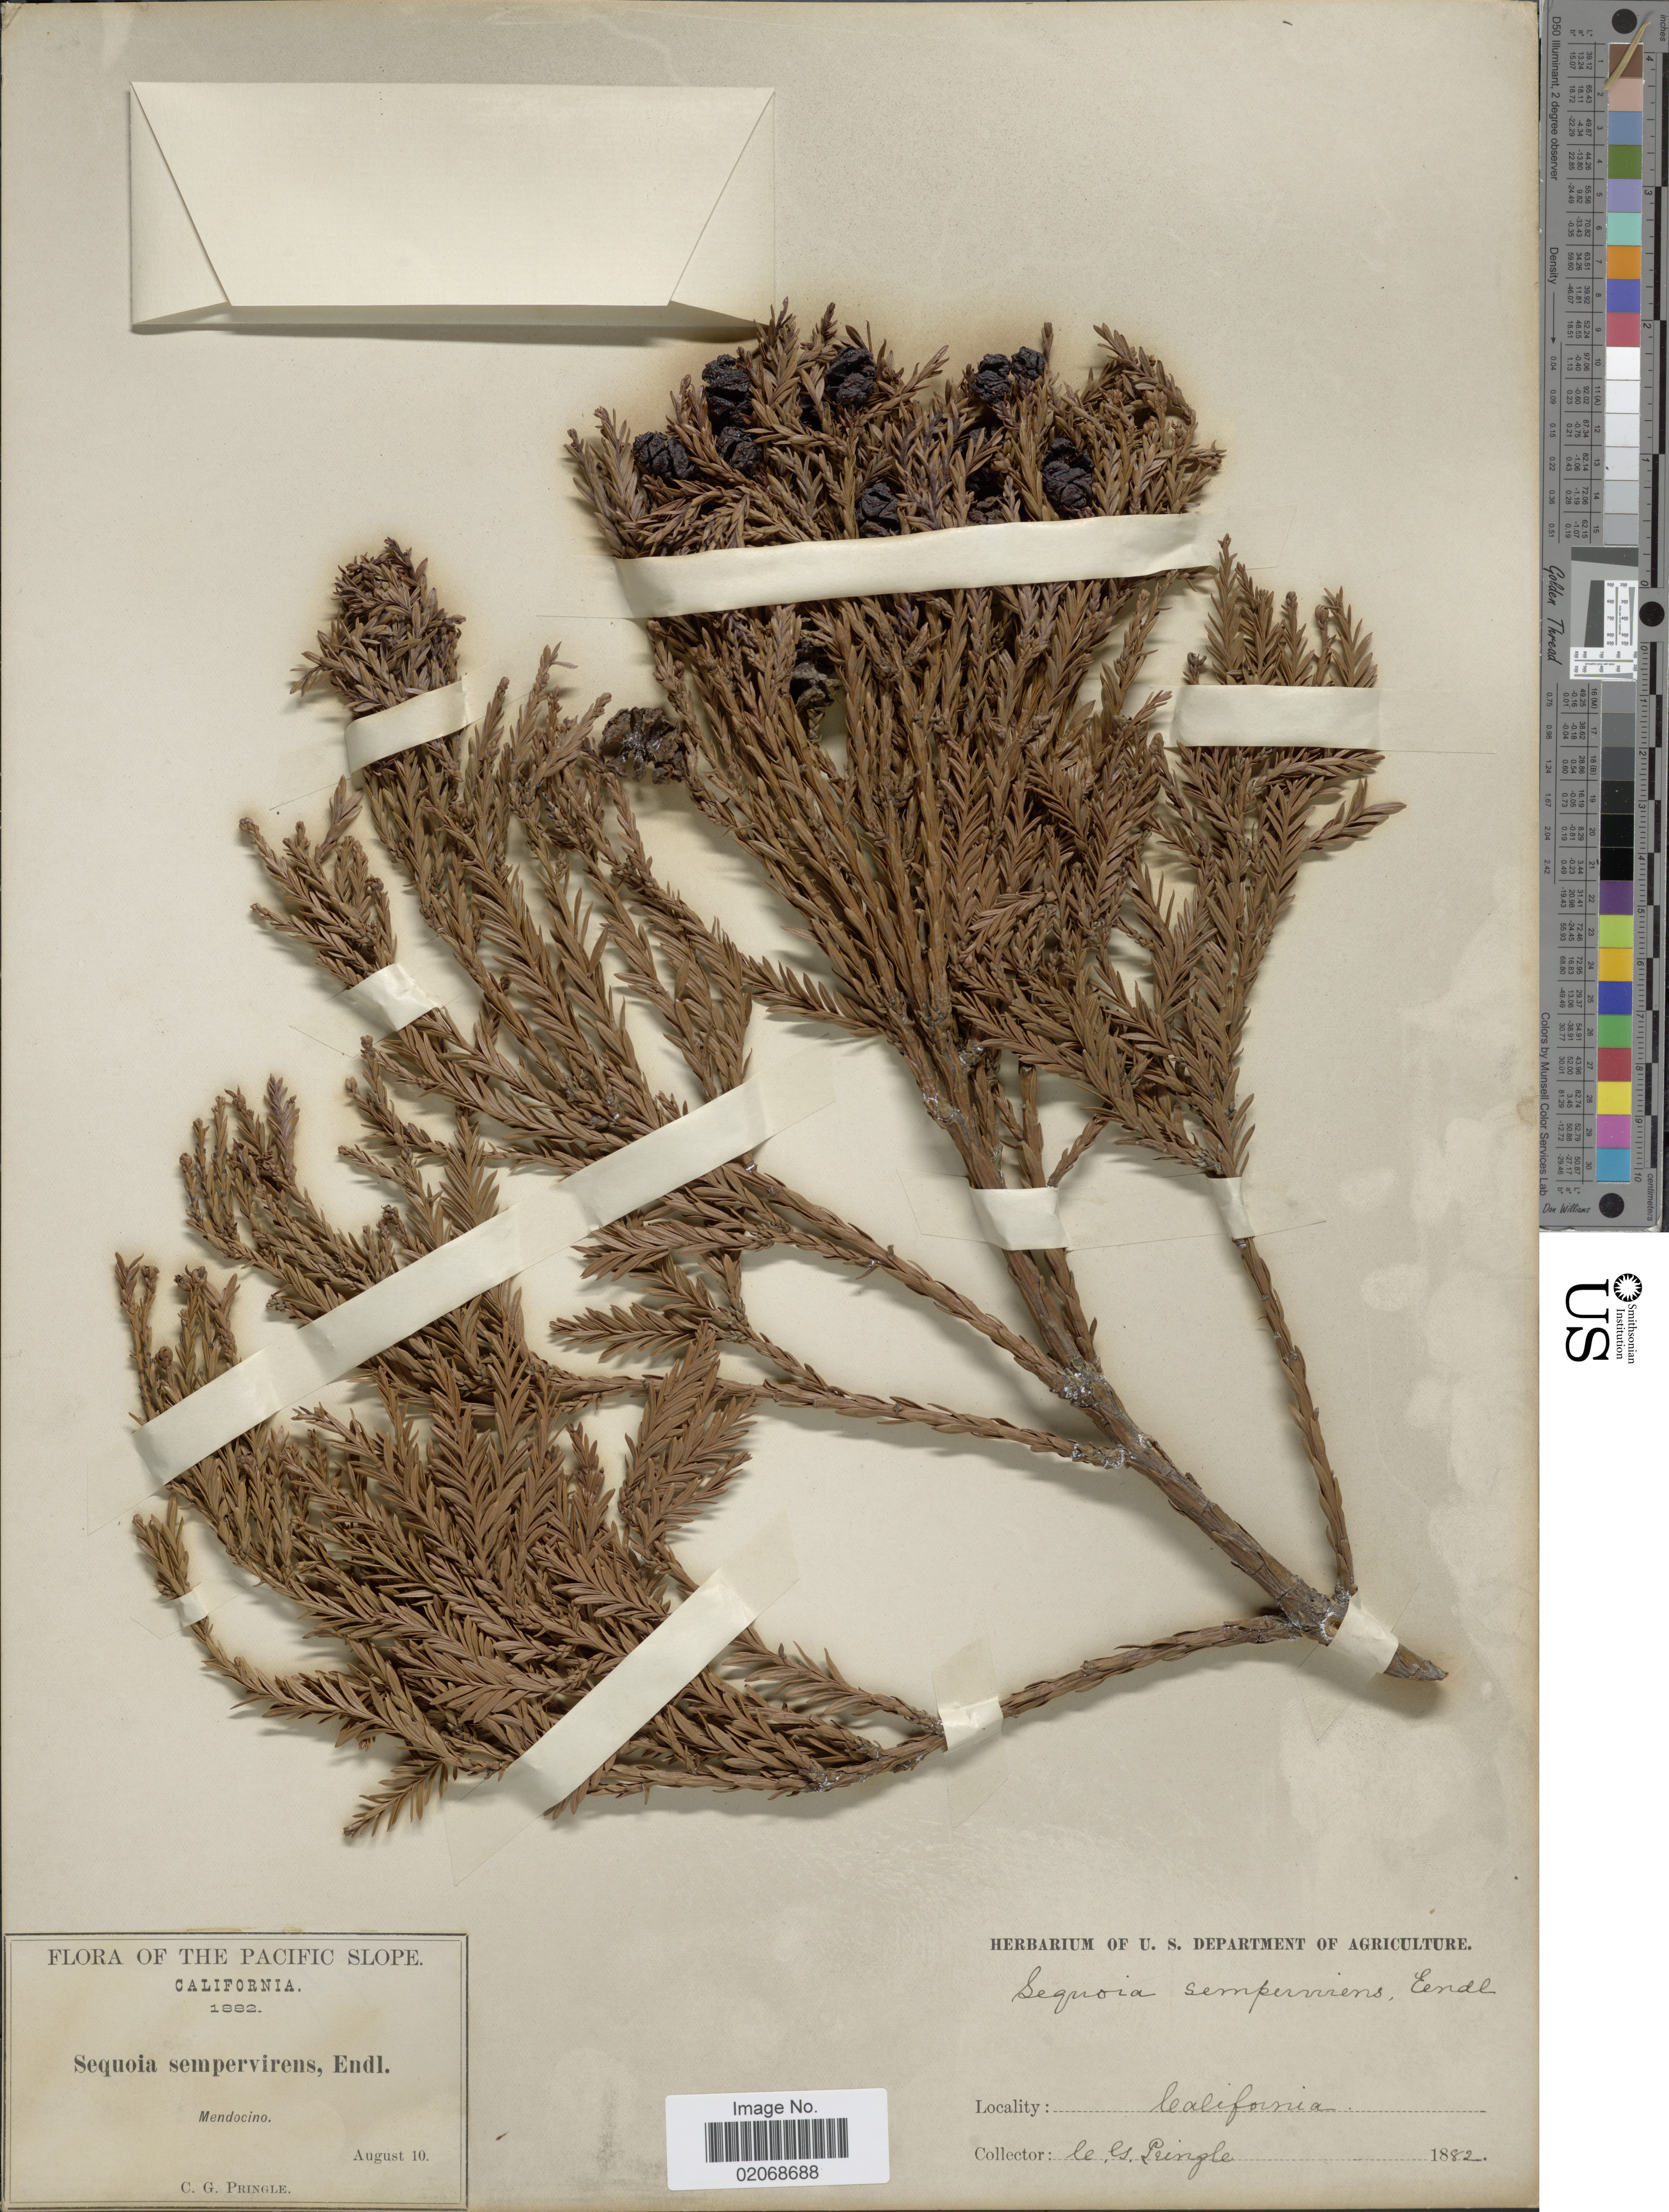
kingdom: Plantae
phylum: Tracheophyta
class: Pinopsida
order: Pinales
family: Cupressaceae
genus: Sequoia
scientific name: Sequoia sempervirens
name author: (D. Don) Endl.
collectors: C. G. Pringle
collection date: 1882-08-10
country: United States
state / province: California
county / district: Mendocino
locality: Mendocino, Pacific Slope